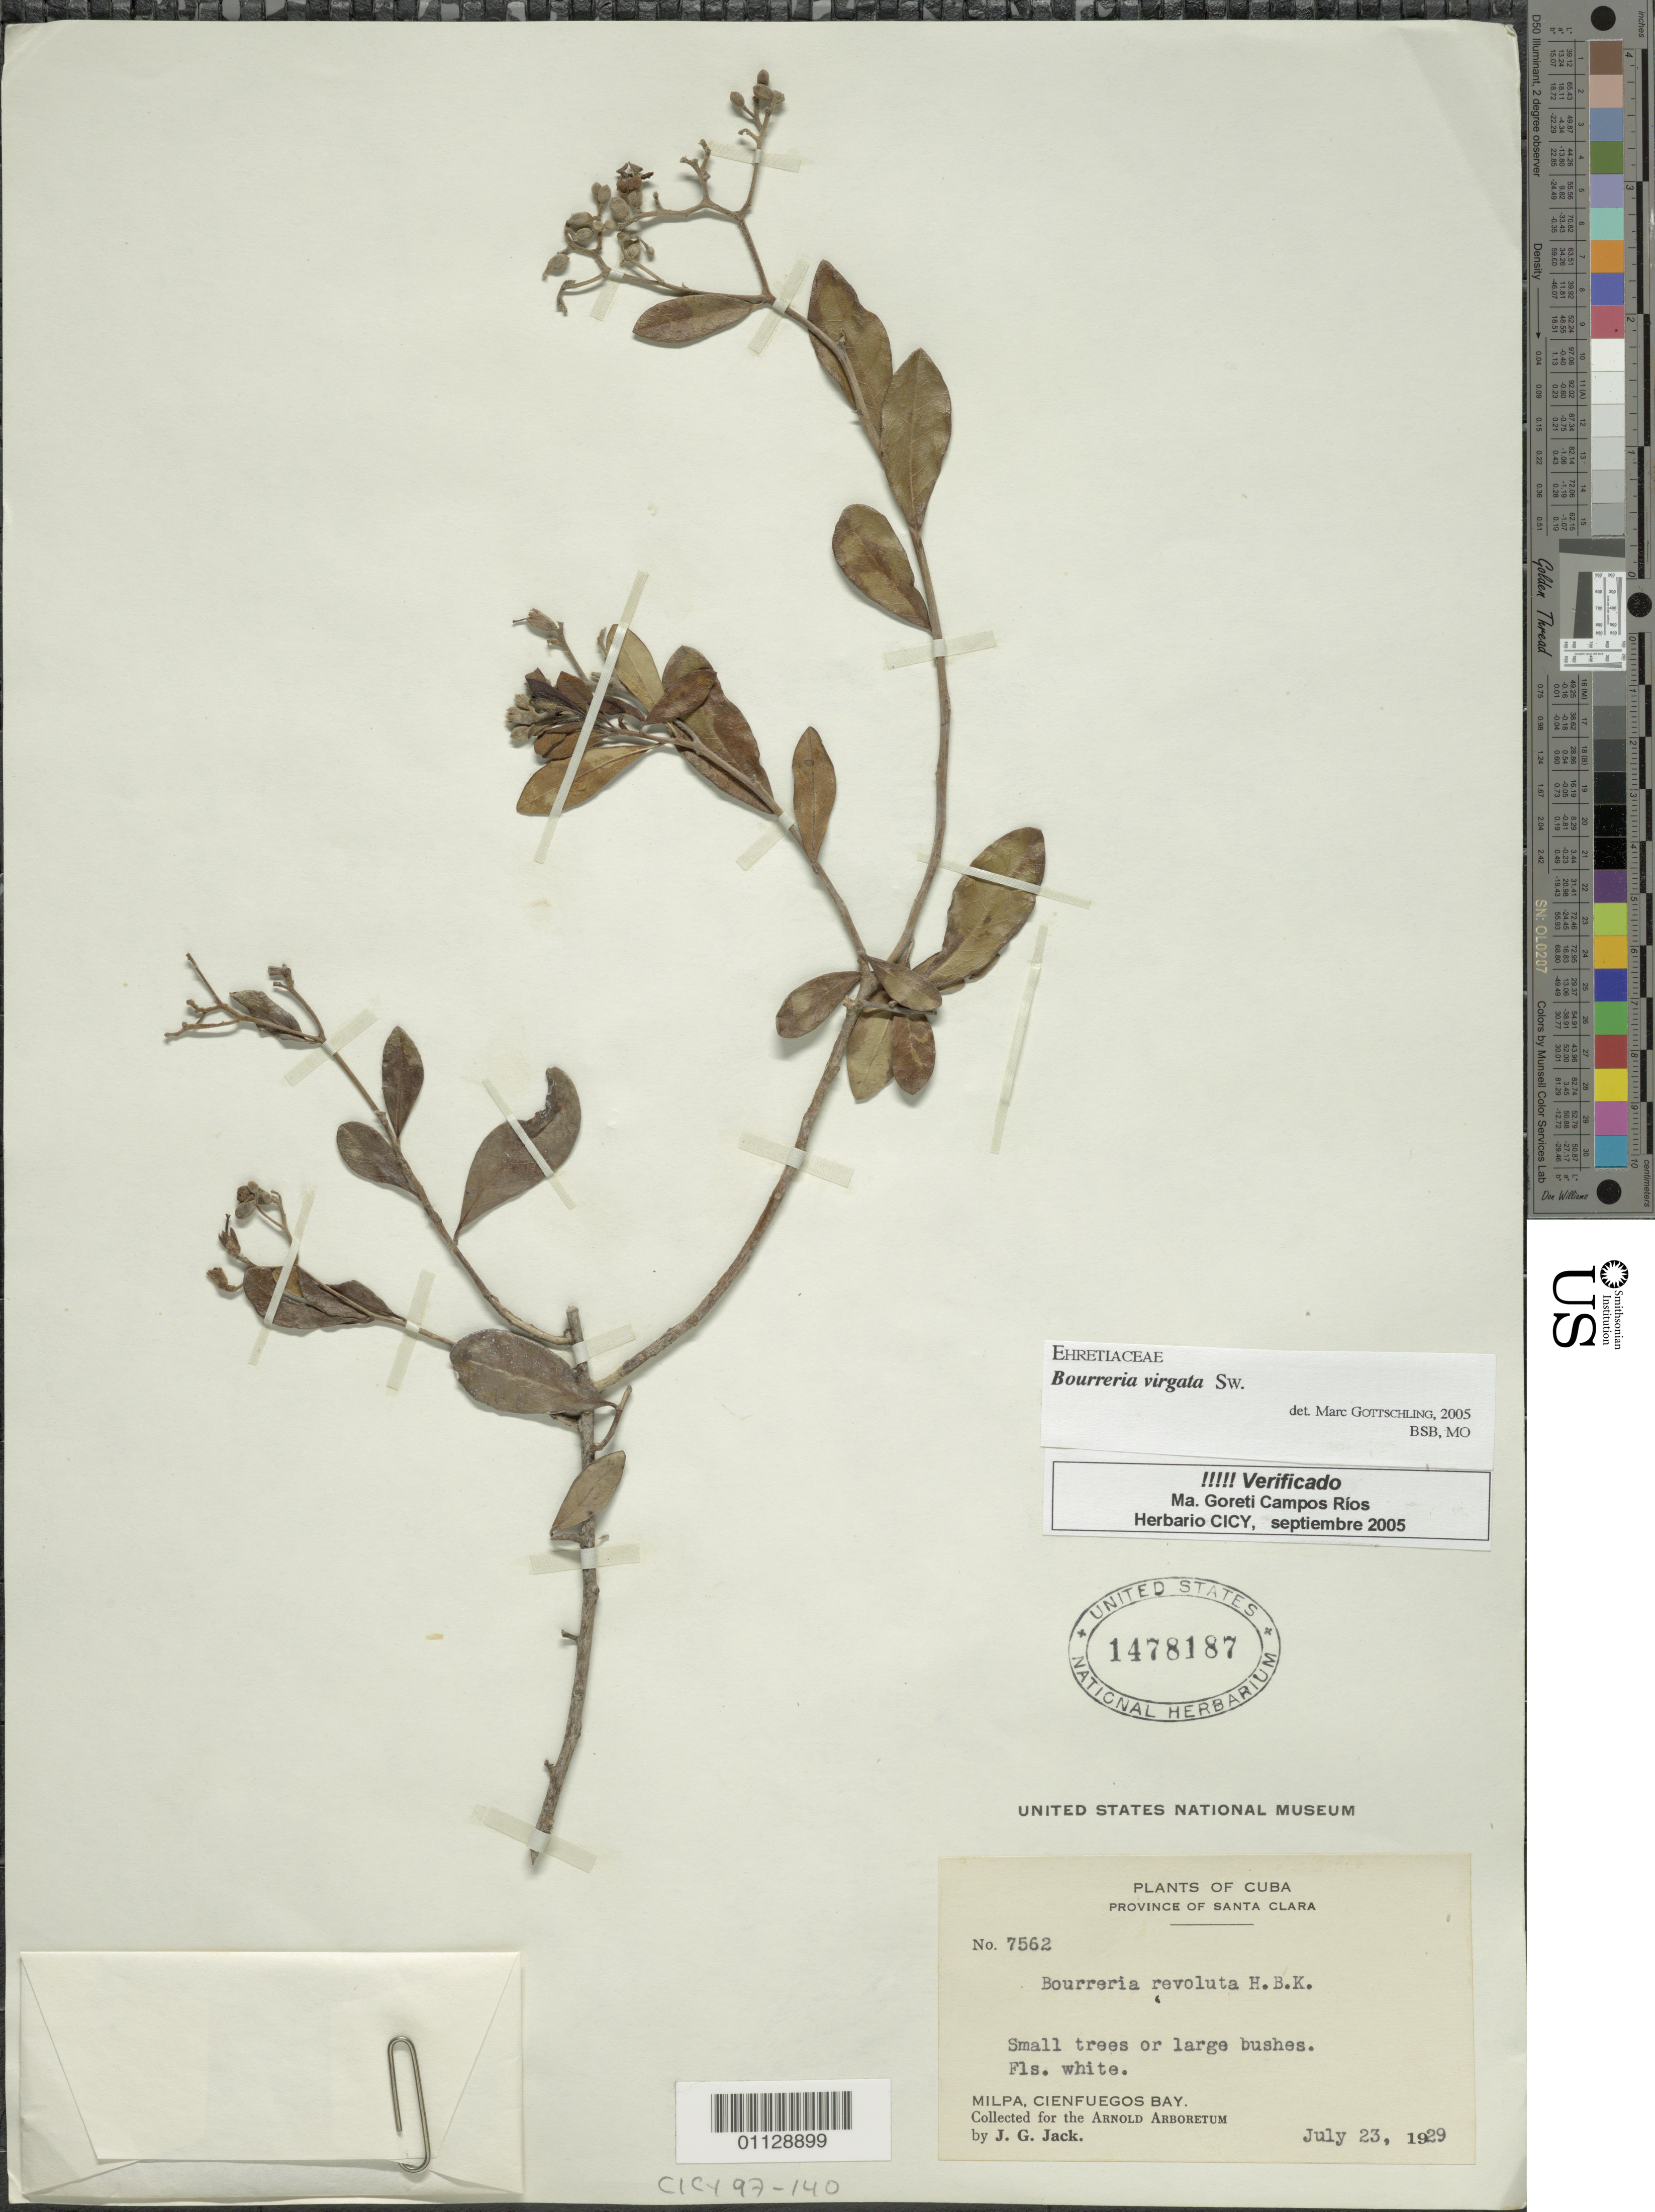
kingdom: Plantae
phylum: Tracheophyta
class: Magnoliopsida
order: Boraginales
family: Ehretiaceae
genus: Bourreria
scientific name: Bourreria virgata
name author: (Sw.) G. Don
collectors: J. G. Jack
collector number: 7562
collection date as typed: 23 Jul 1929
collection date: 1929-07-23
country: Cuba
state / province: Villa Clara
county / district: Santa Clara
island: Cuba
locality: Milpa, Cienfuegos Bay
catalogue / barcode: US 1478187